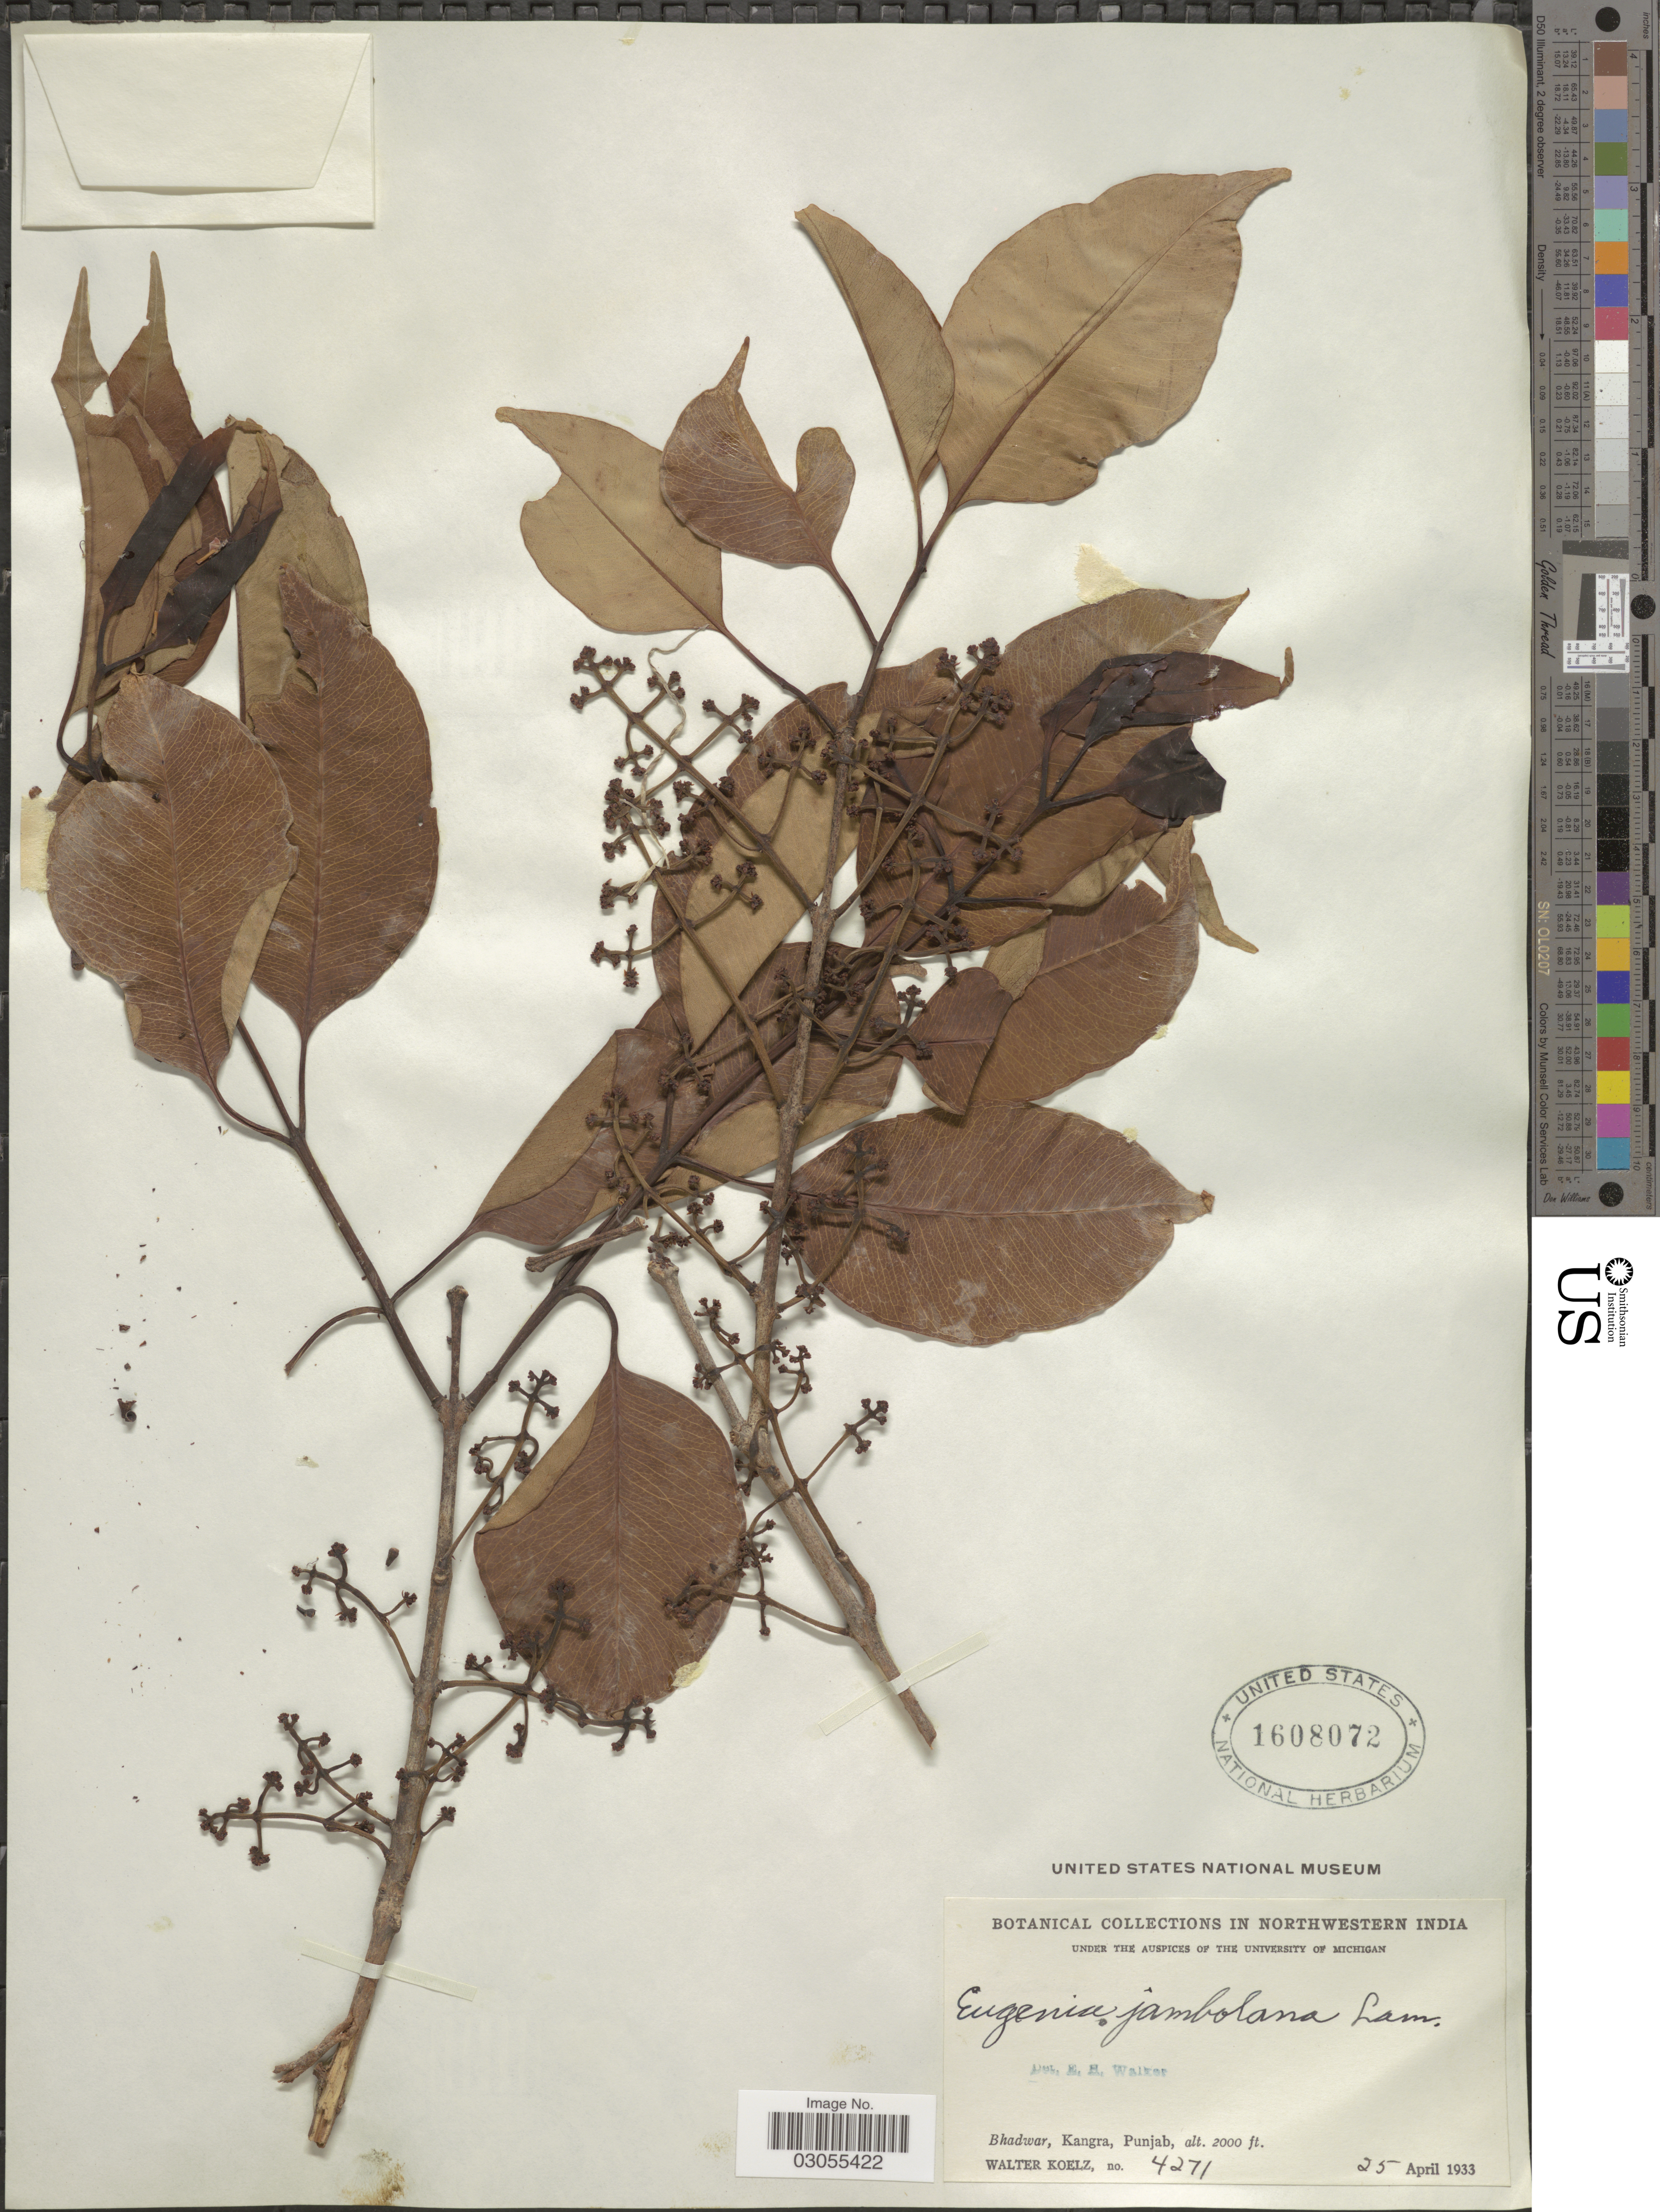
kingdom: Plantae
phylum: Tracheophyta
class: Magnoliopsida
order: Myrtales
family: Myrtaceae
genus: Syzygium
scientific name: Syzygium cumini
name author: (L.) Skeels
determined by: Strong, Mark T., (BOT), Smithsonian Institution - National Museum of Natural History (UNITED STATES)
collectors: W. N. Koelz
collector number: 4271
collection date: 1933-04-25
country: India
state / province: Punjab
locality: Northwestern India. Bhadwar, Kangra.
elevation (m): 610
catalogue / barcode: US 1608072